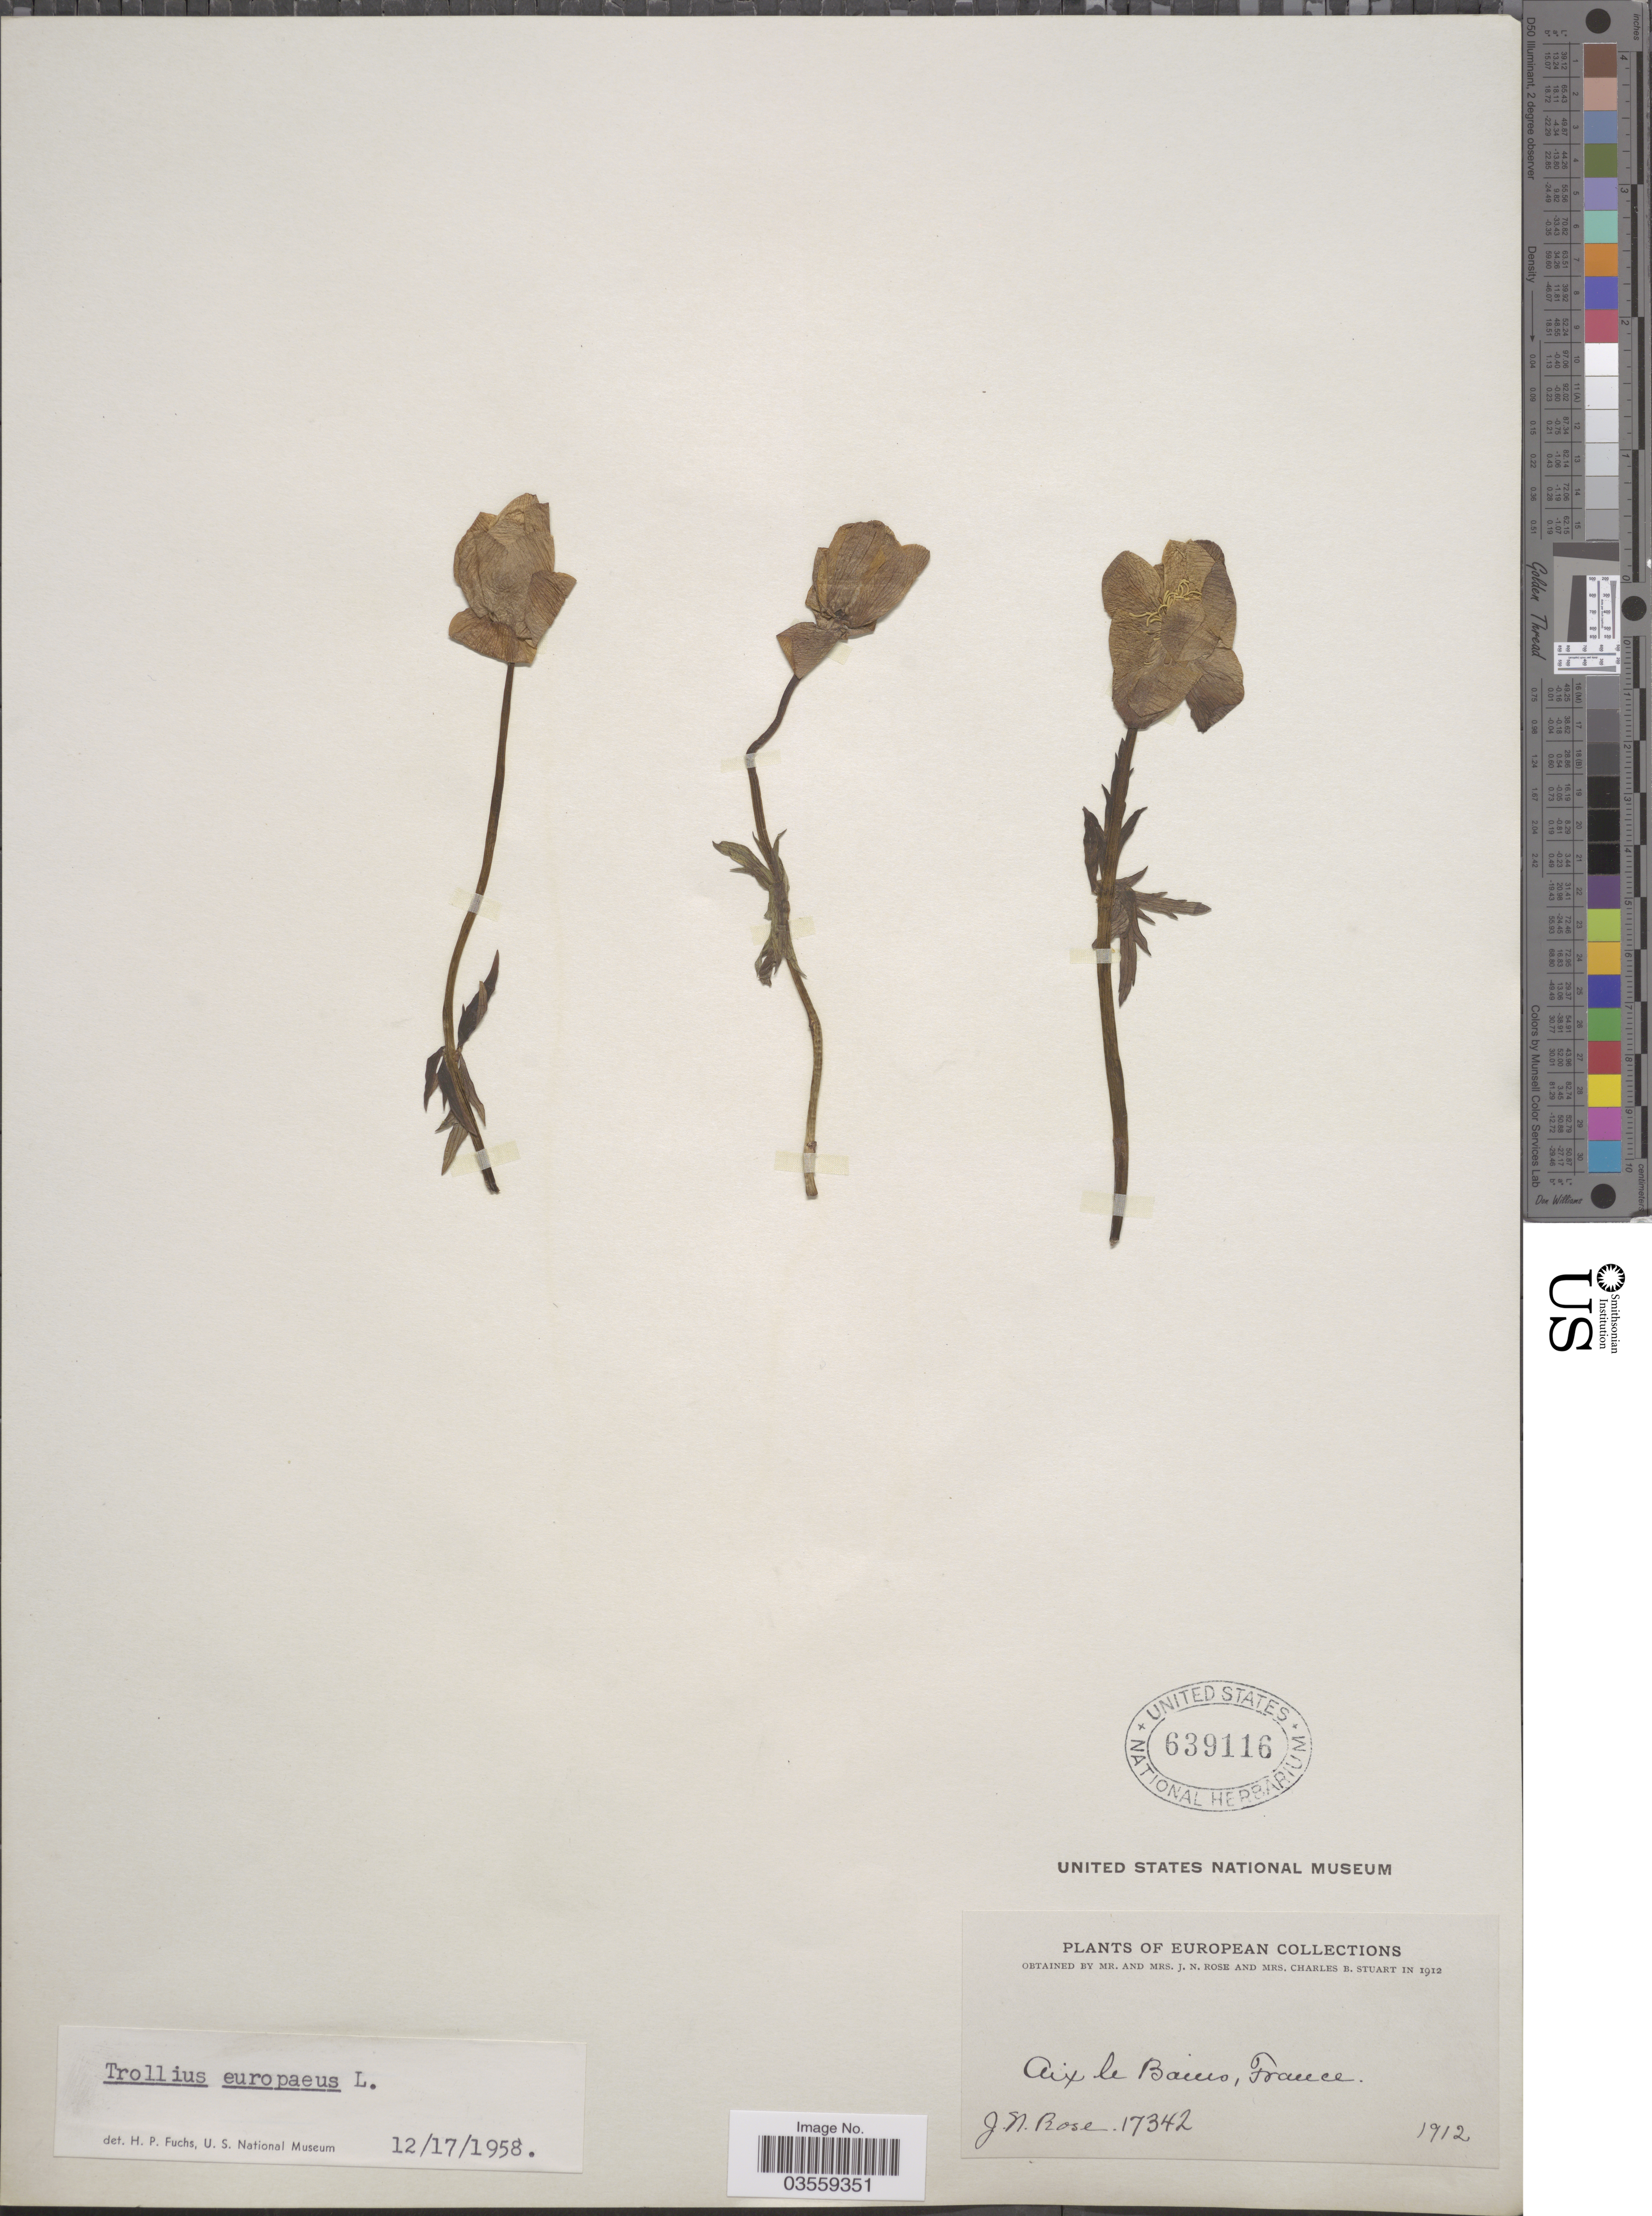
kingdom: Plantae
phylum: Tracheophyta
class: Magnoliopsida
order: Ranunculales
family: Ranunculaceae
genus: Trollius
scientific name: Trollius europaeus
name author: L.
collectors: J. N. Rose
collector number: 17342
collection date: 1912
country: France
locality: Aix le Bains.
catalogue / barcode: US 639116